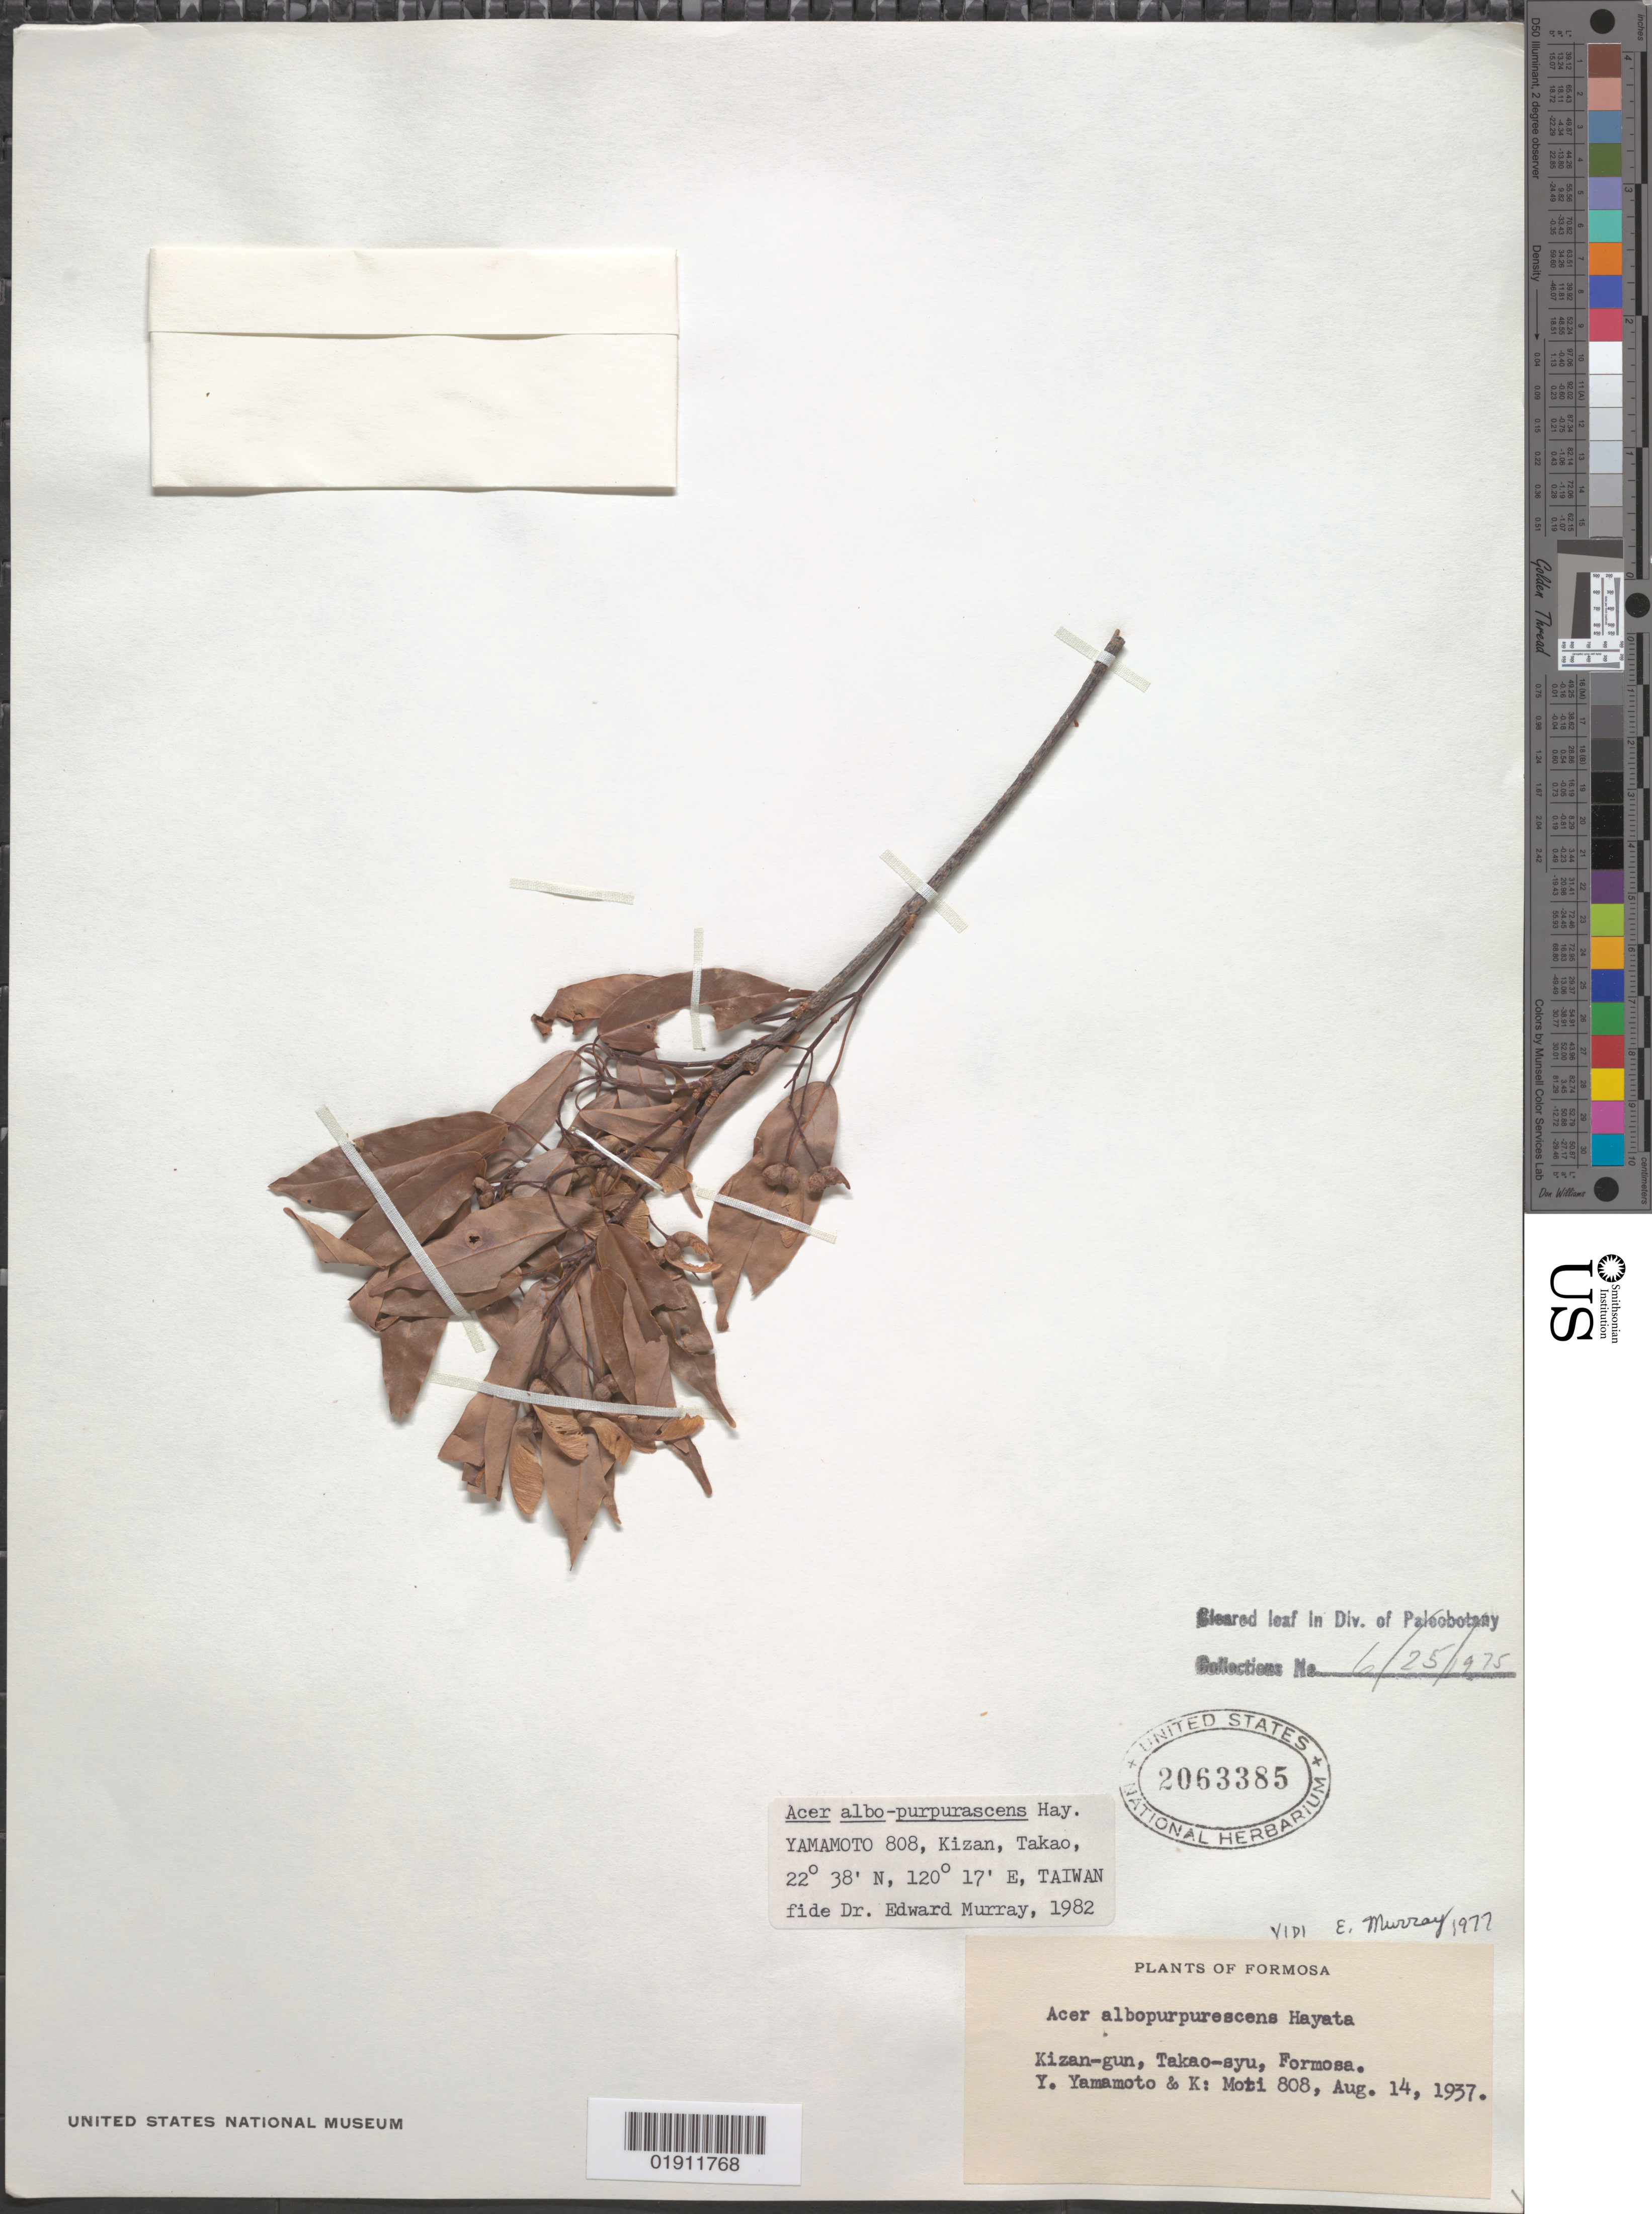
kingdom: Plantae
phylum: Tracheophyta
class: Magnoliopsida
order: Sapindales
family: Sapindaceae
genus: Acer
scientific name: Acer albopurpurascens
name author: Hayata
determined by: Murray, Edward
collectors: Y. Yamamoto & K. Mori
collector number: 808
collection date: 1937-08-14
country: Taiwan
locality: Formosa [Taiwan], Kizan-gun, Takao-ayu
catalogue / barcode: US 2063385